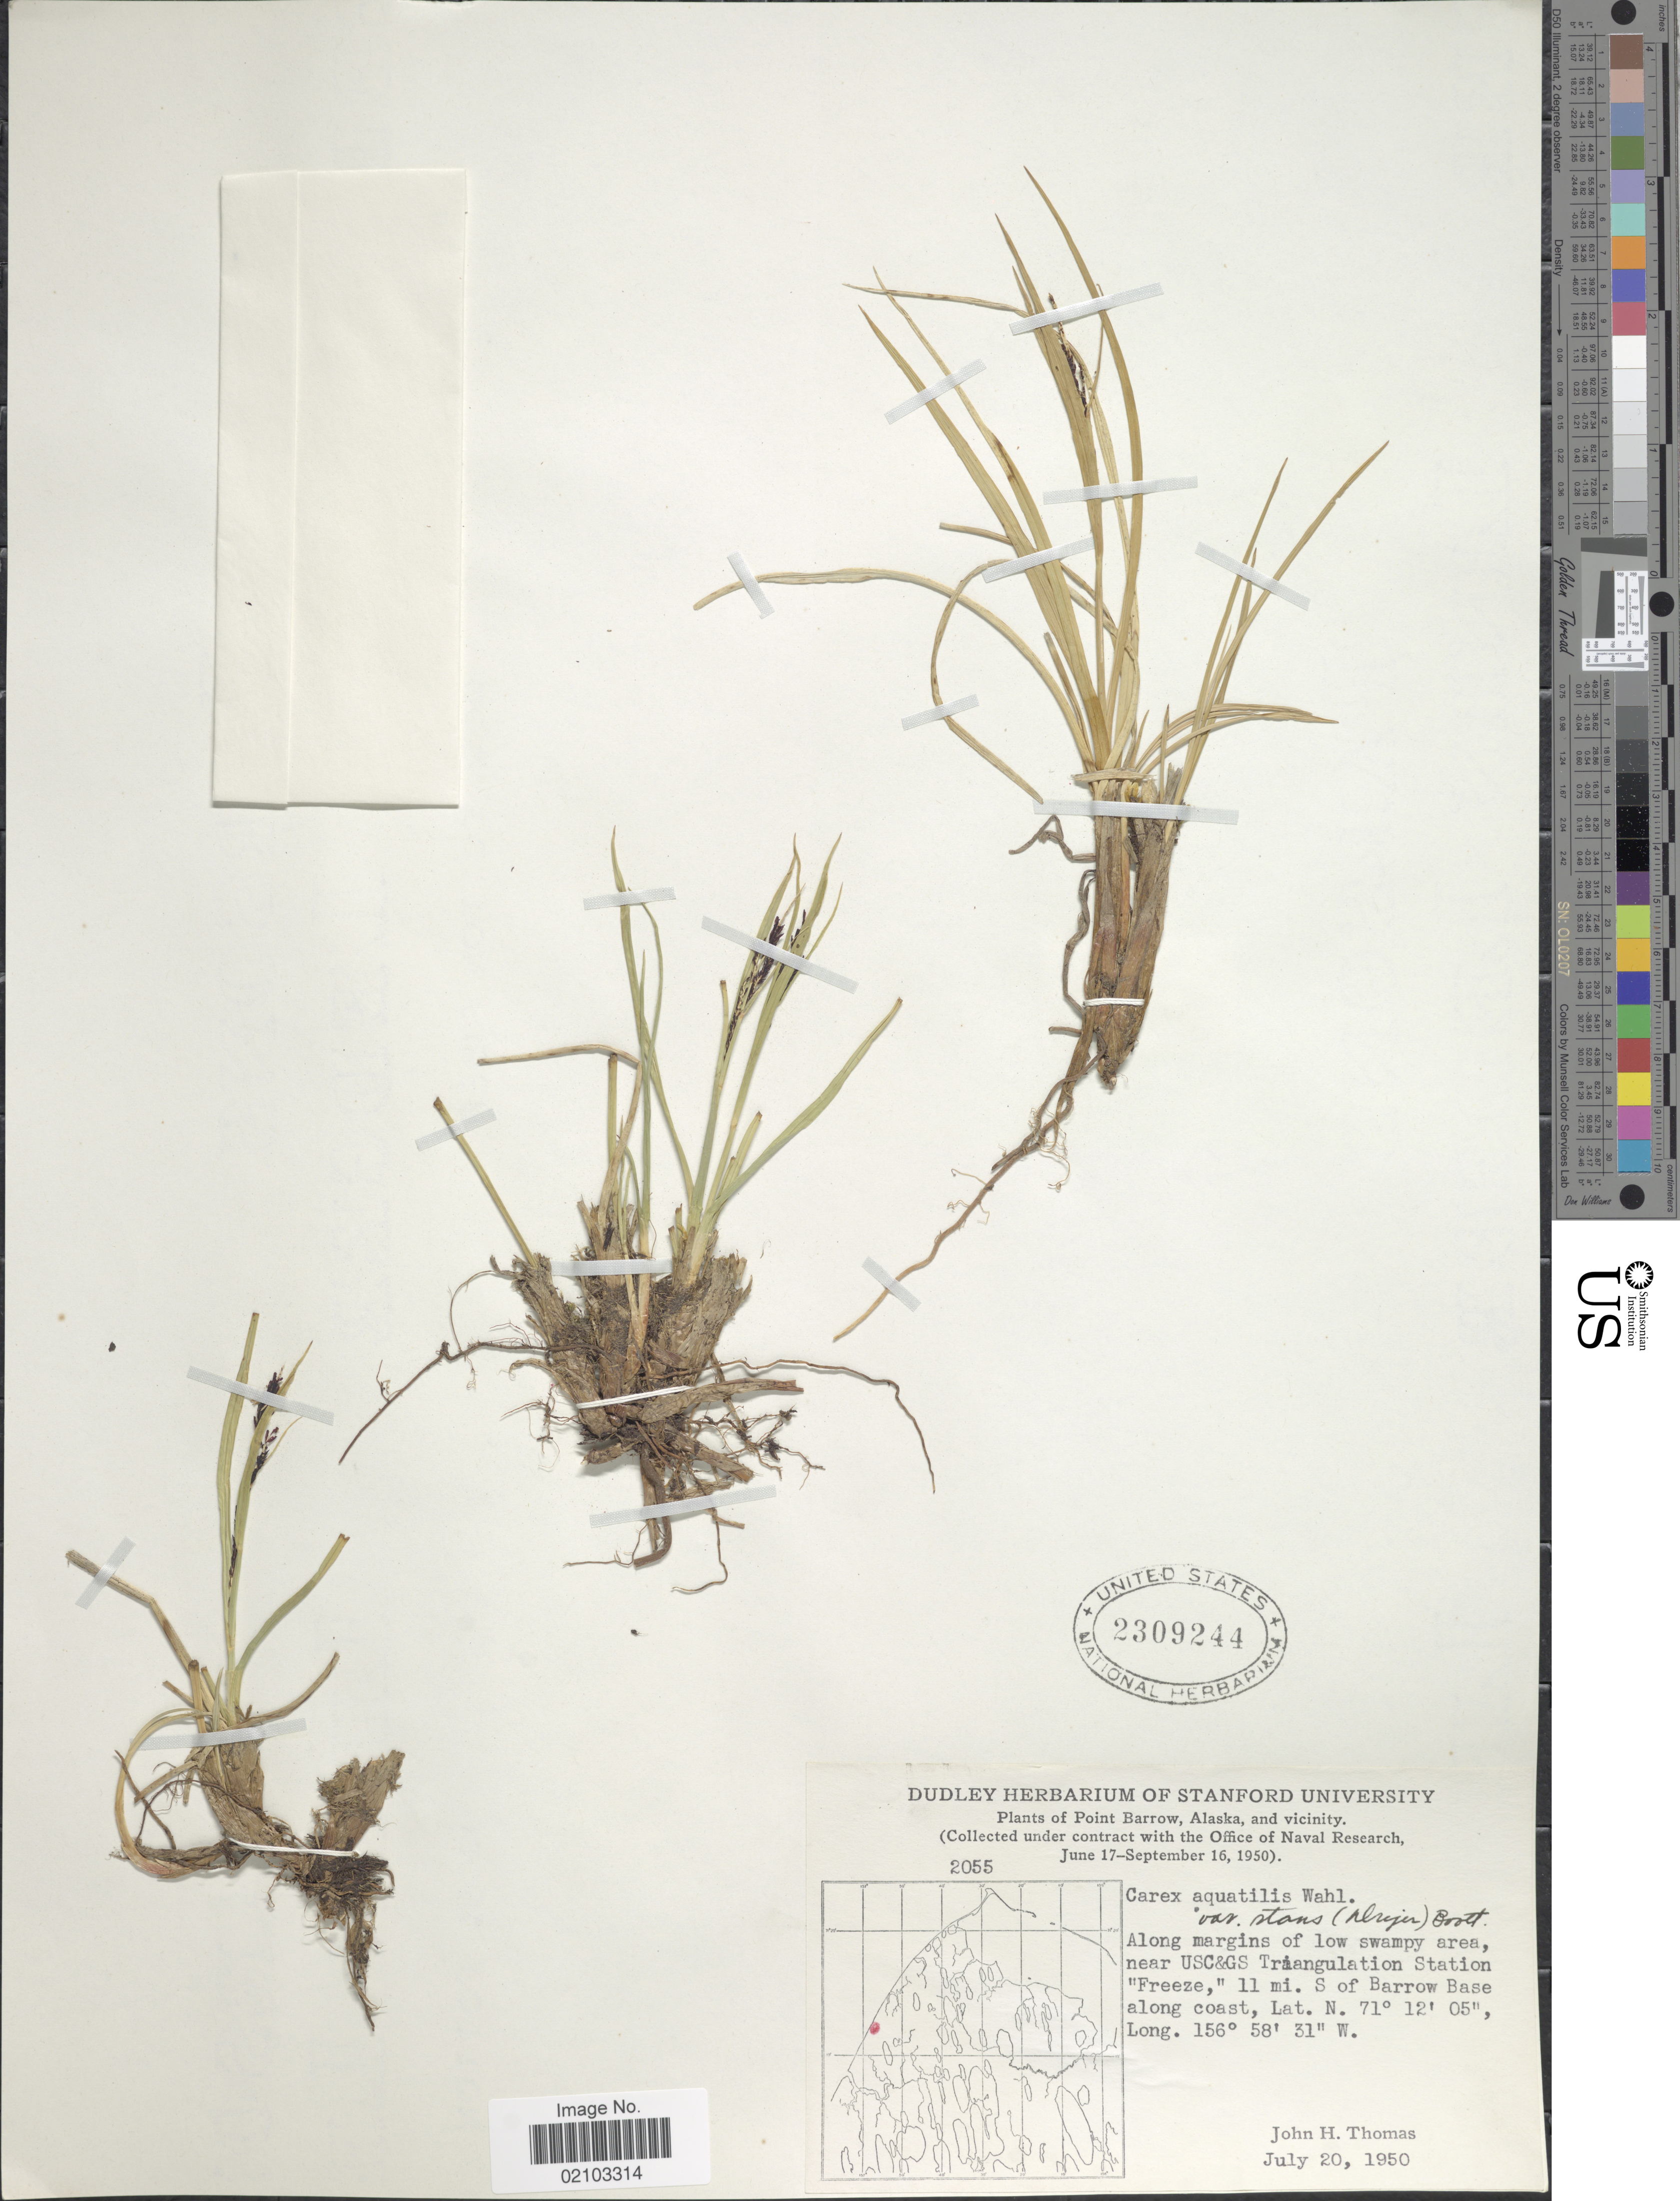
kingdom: Plantae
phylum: Tracheophyta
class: Liliopsida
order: Poales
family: Cyperaceae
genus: Carex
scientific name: Carex aquatilis var. minor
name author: Boott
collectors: J. H. Thomas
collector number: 2055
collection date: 1950-07-20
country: United States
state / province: Alaska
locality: Point Barrow, Alaska, and vicinity. Along margins of low swapy area, near USC&GS Triangulation Station "Freeze," 11 mi. S of Barrow Base along coast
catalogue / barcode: US 2309244